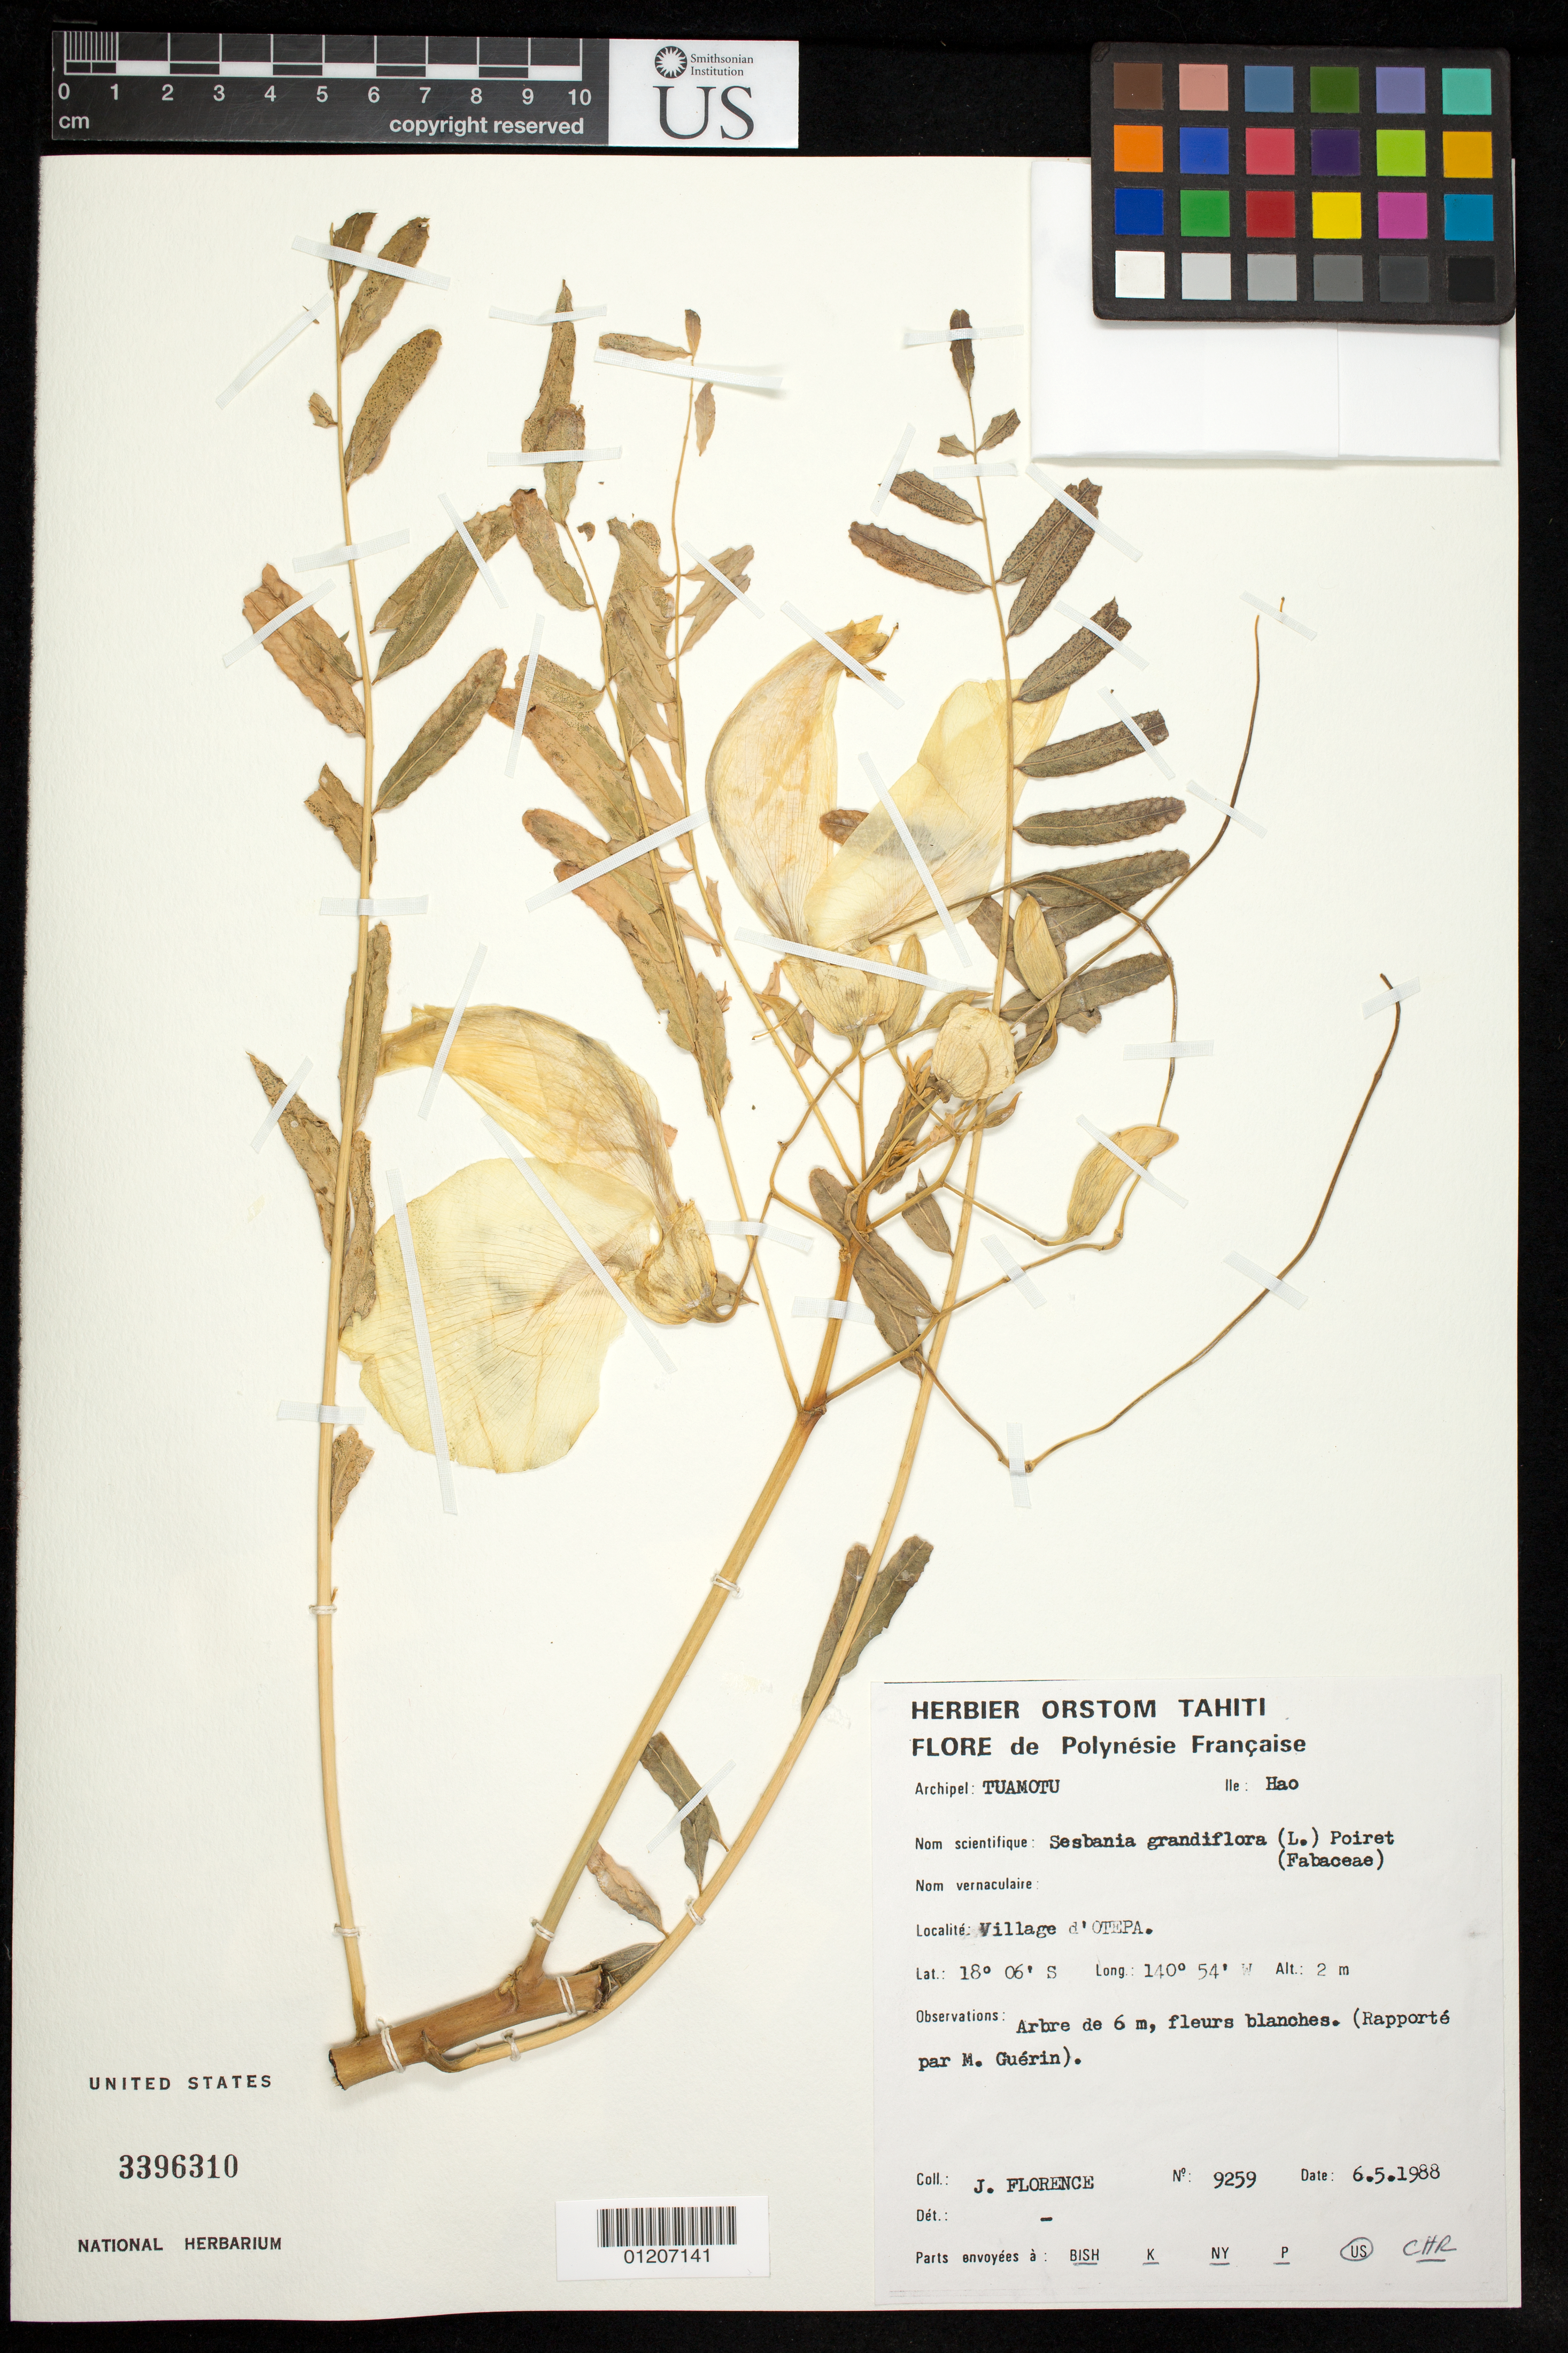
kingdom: Plantae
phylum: Tracheophyta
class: Magnoliopsida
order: Fabales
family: Fabaceae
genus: Sesbania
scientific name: Sesbania grandiflora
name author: (L.) Poir.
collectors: J. Florence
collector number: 9259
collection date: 1988-05-06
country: French Polynesia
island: Hao Atoll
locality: Village d'Otepa.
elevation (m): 2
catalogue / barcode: US 3396310